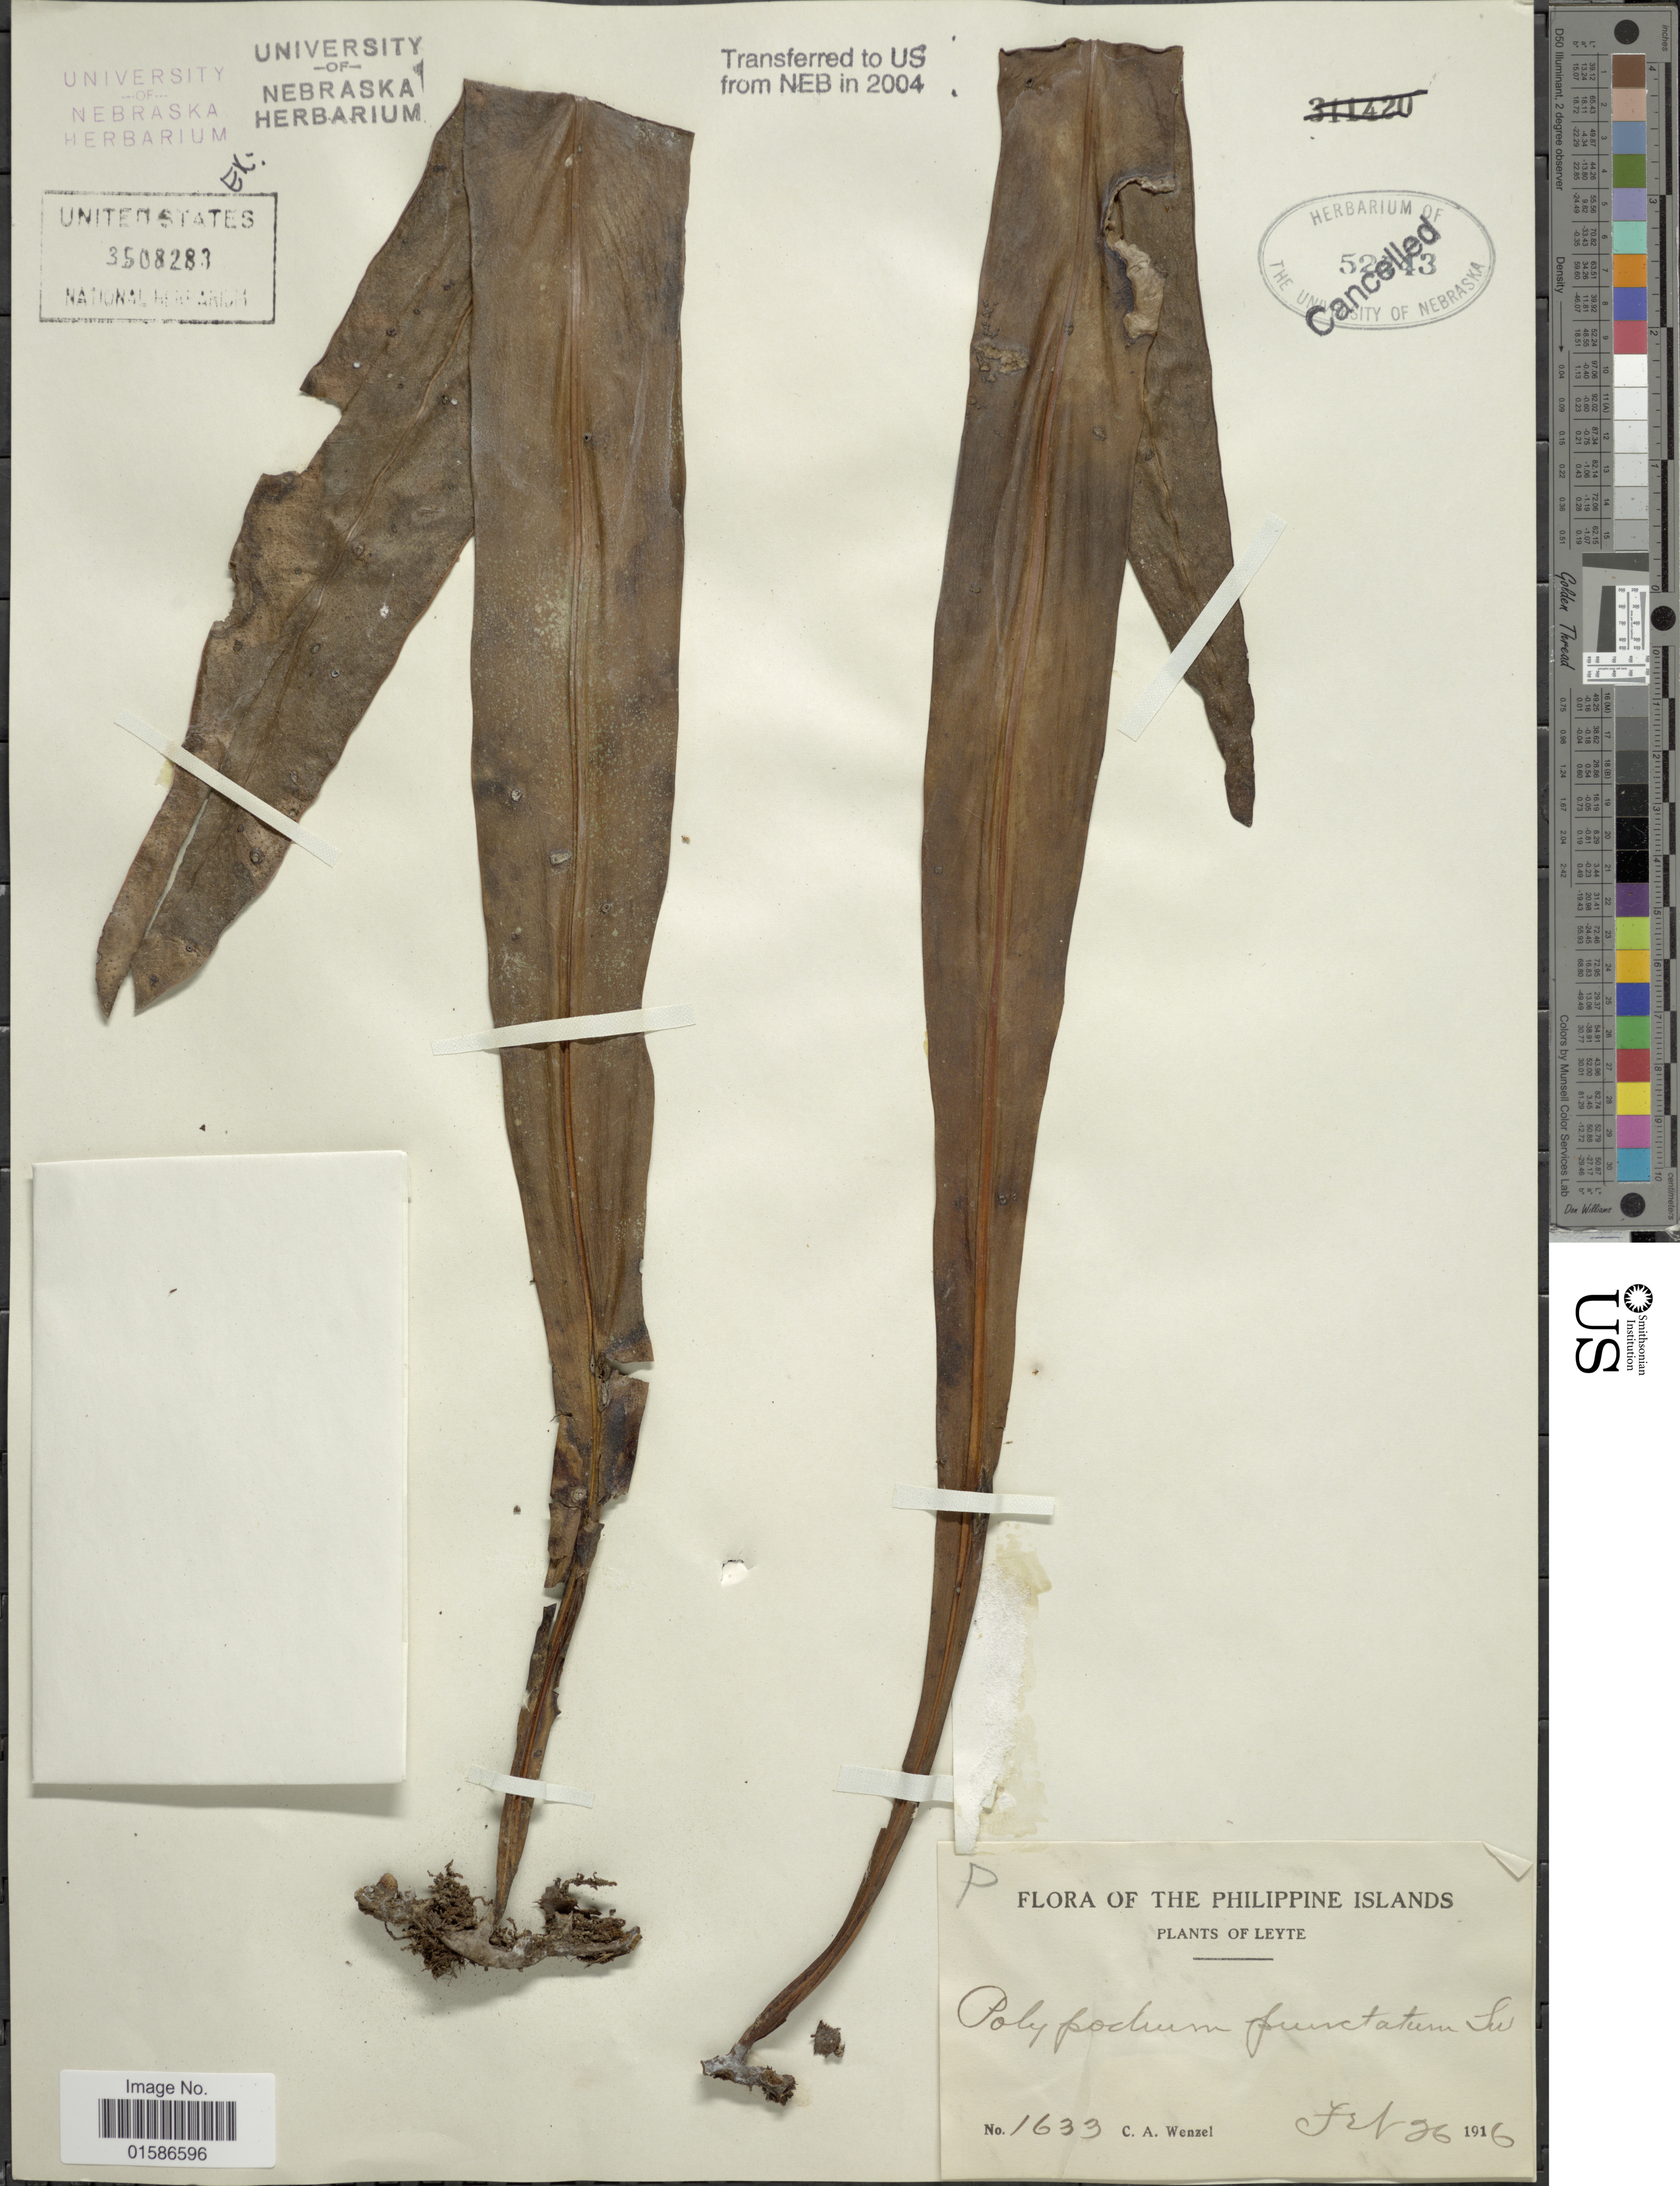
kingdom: Plantae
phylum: Tracheophyta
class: Polypodiopsida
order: Polypodiales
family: Polypodiaceae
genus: Microsorum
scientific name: Microsorum punctatum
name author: (L.) Copel.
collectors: C. Wenzel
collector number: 1633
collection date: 1916-02-26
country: Philippines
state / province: Eastern Visayas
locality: The Philippine Islands, Leyte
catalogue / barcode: US 3508283